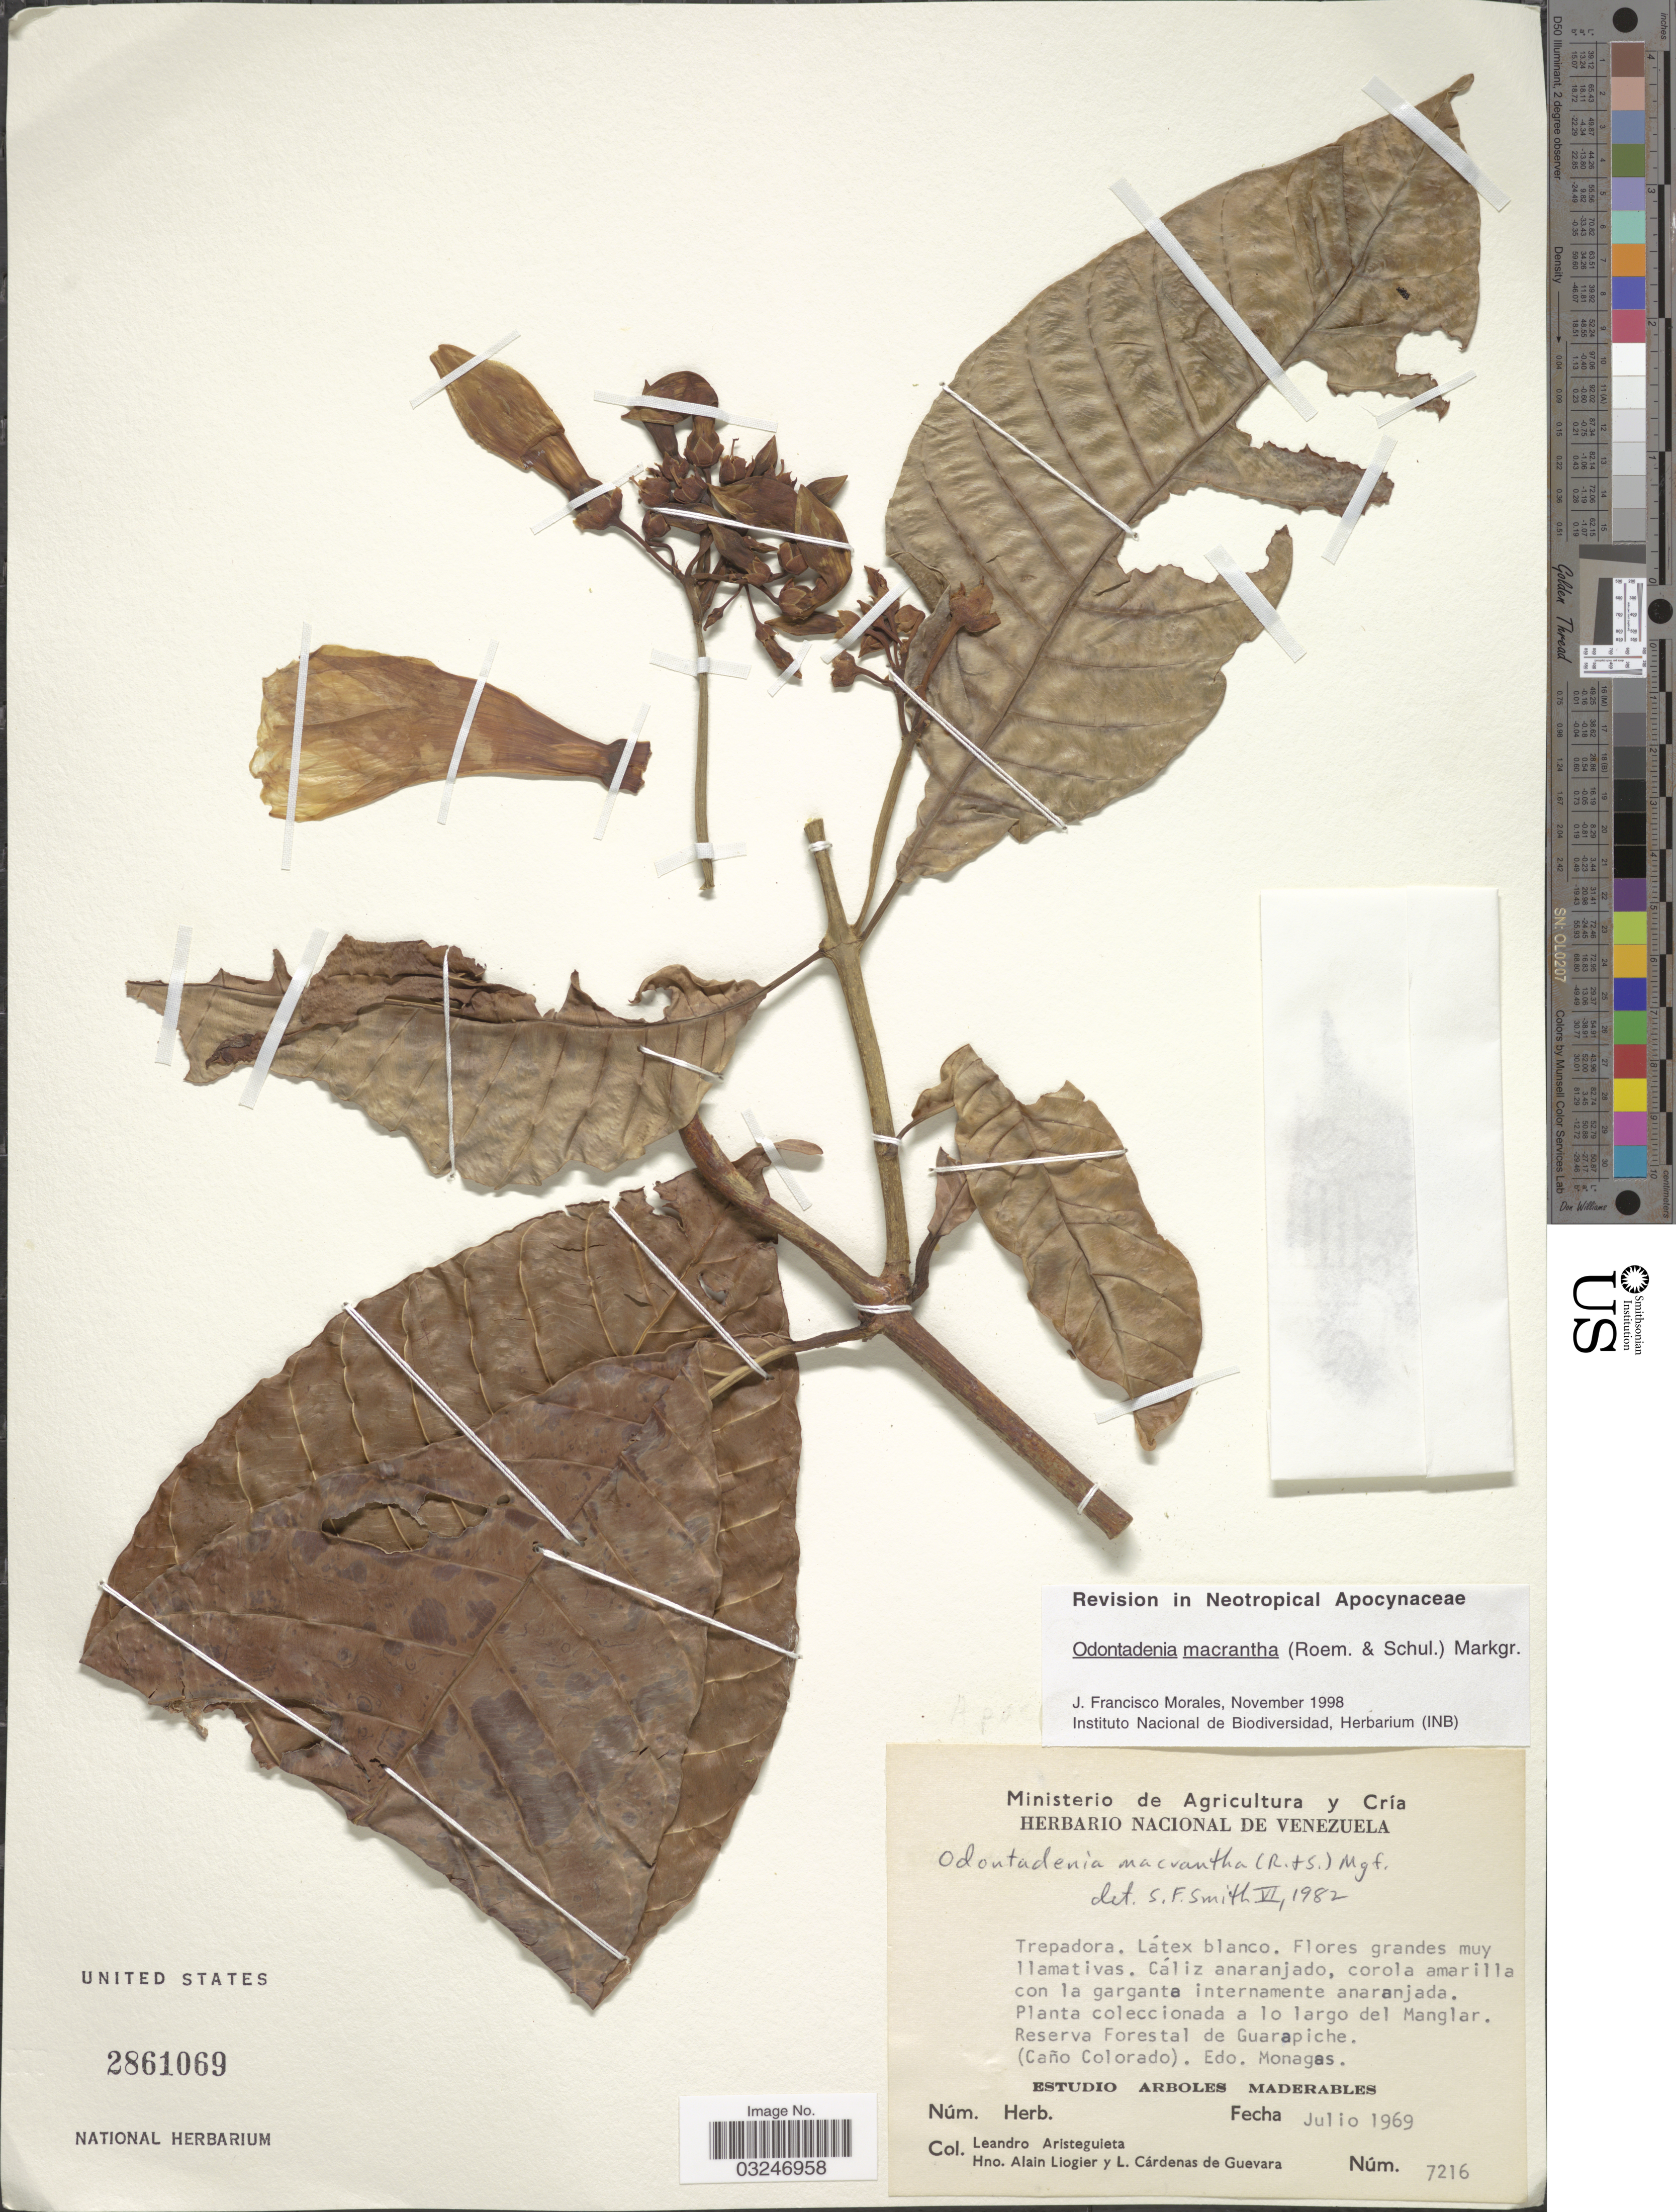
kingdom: Plantae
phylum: Tracheophyta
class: Magnoliopsida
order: Gentianales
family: Apocynaceae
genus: Odontadenia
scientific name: Odontadenia macrantha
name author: (Roem. & Schult.) Markgr.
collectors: L. Aristeguieta, A. H. Liogier & L. De Guevara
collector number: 7216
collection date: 1969-07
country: Venezuela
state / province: Monagas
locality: A lo largo del Manglar. Reserva Forestal de Guarapiche. (Caño Colorado).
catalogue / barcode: US 2861069